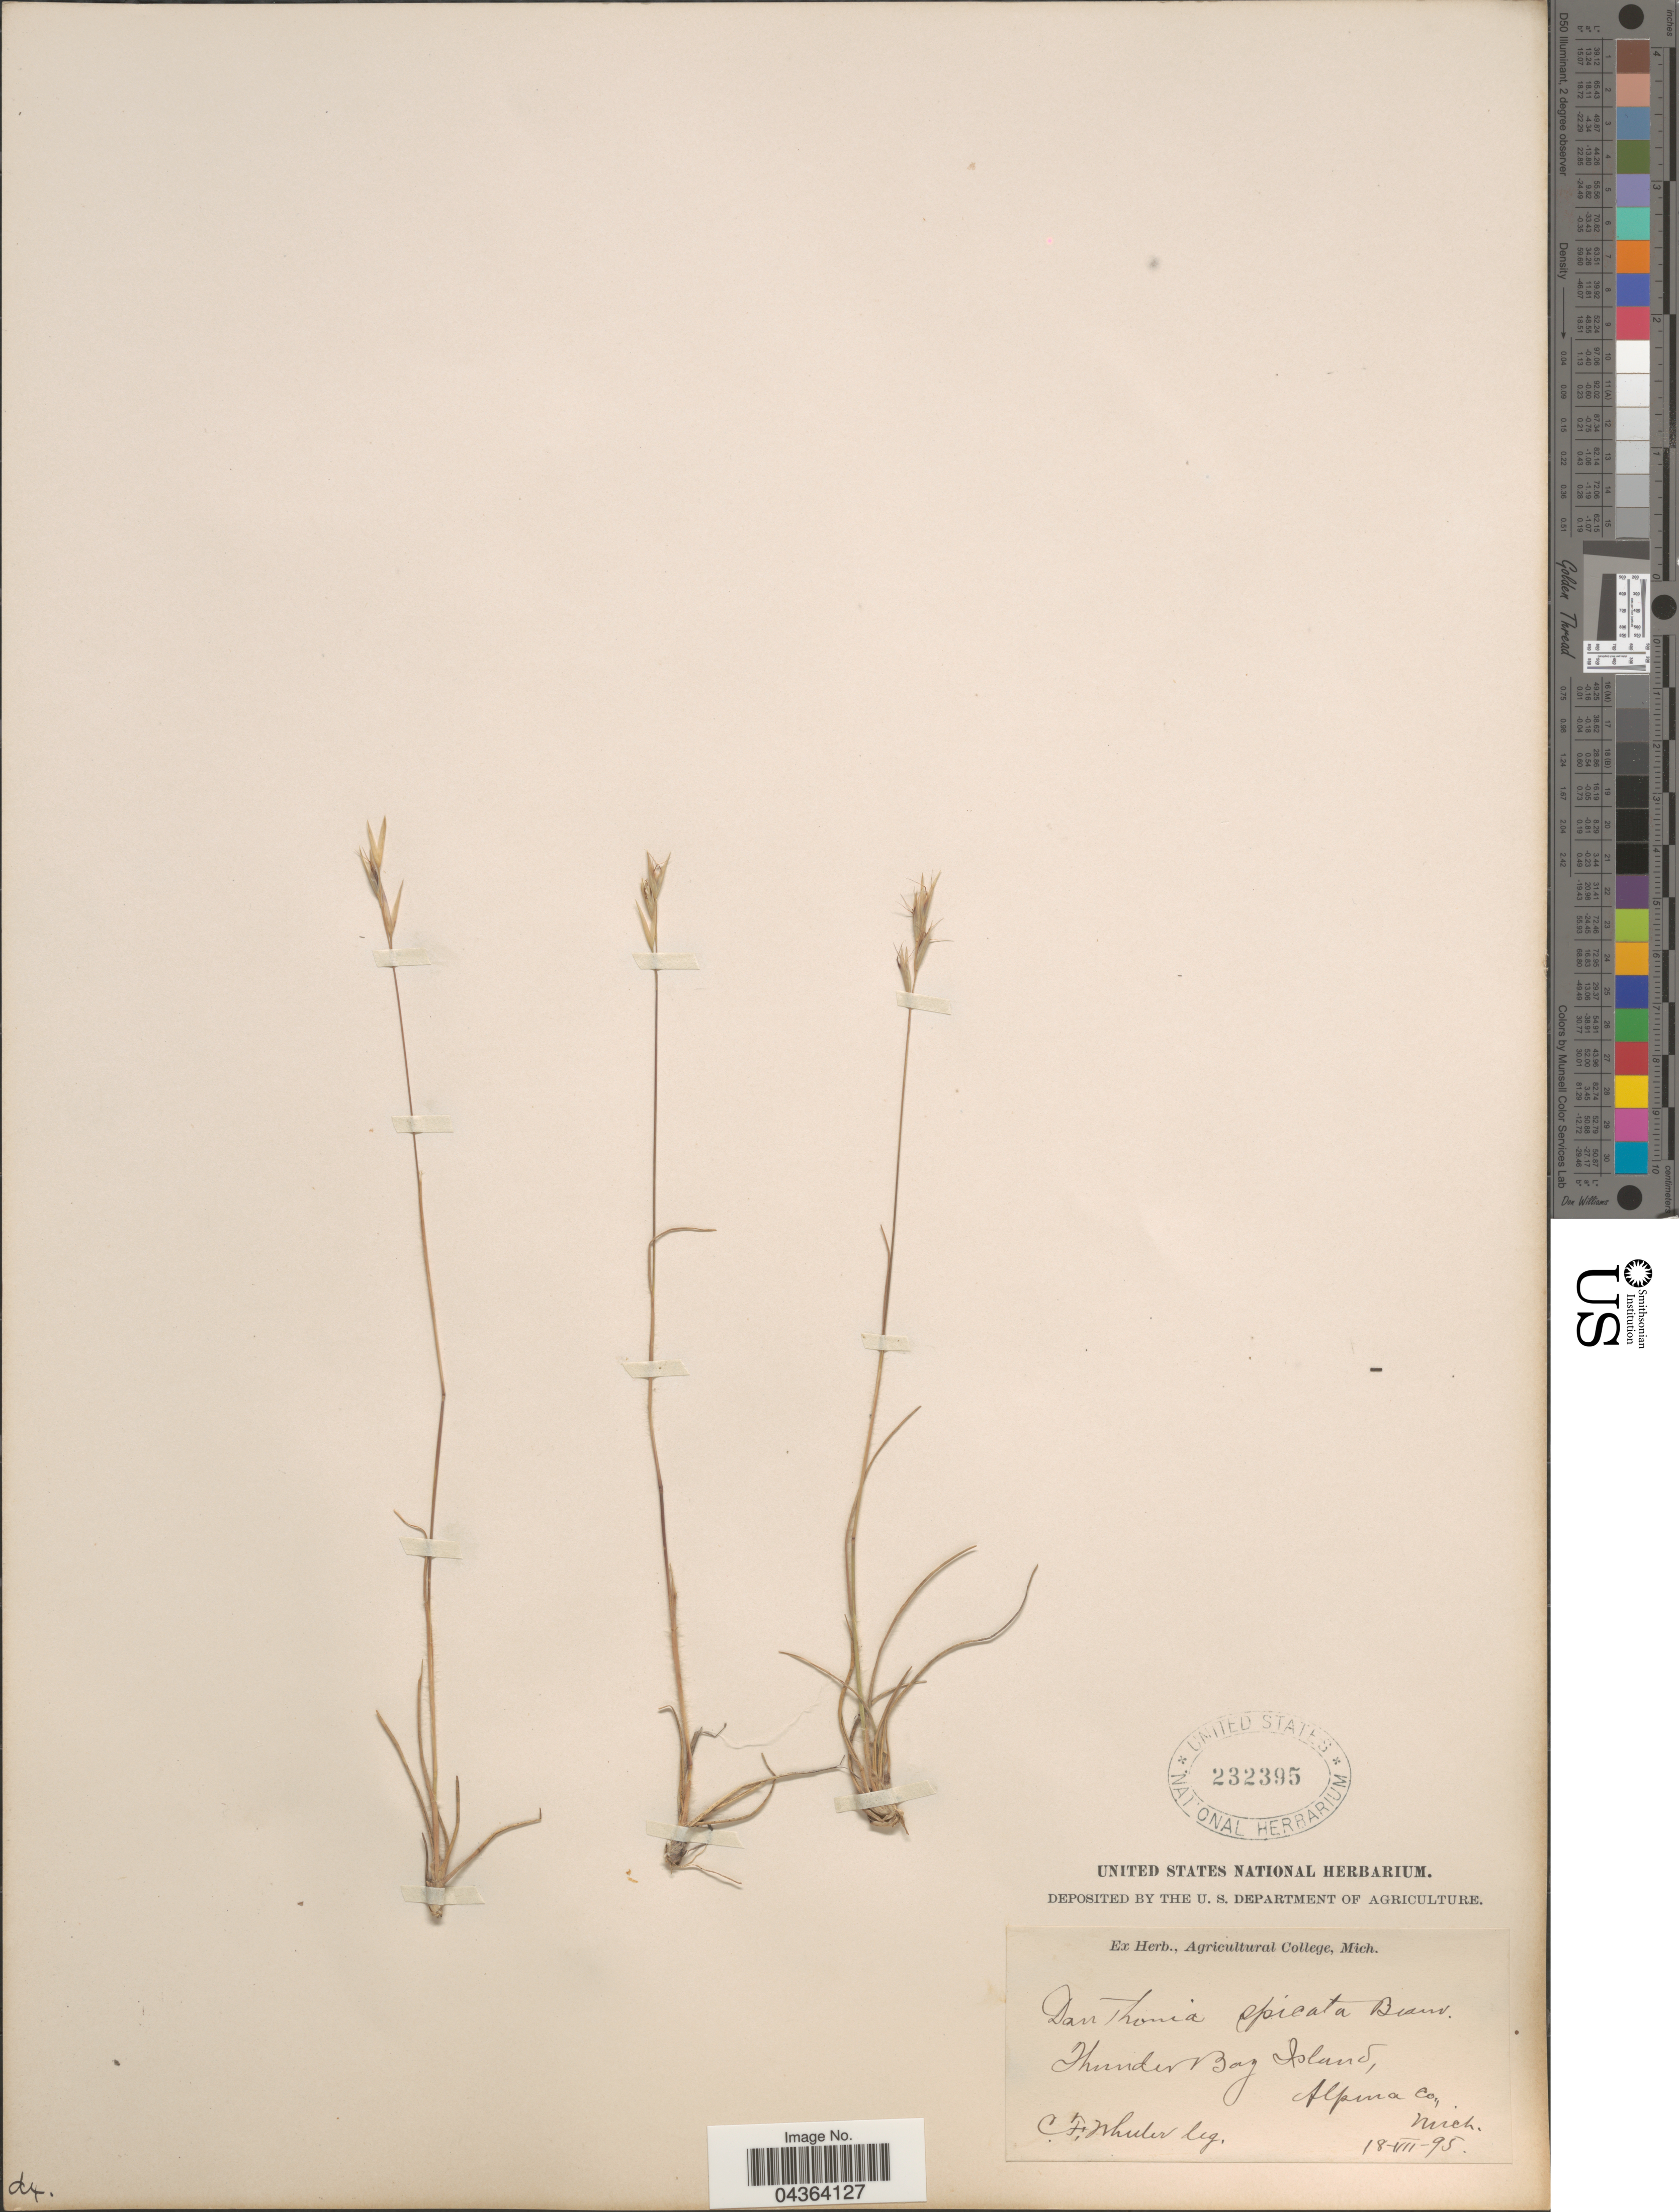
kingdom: Plantae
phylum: Tracheophyta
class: Liliopsida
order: Poales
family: Poaceae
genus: Danthonia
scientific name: Danthonia spicata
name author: (L.) P. Beauv. ex Roem. & Schult.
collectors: C. Wheeler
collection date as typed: Transcribed d/m/y: 18/7/95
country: United States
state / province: Michigan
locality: Thunder Bay Island, Alpina Co.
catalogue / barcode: US 232395